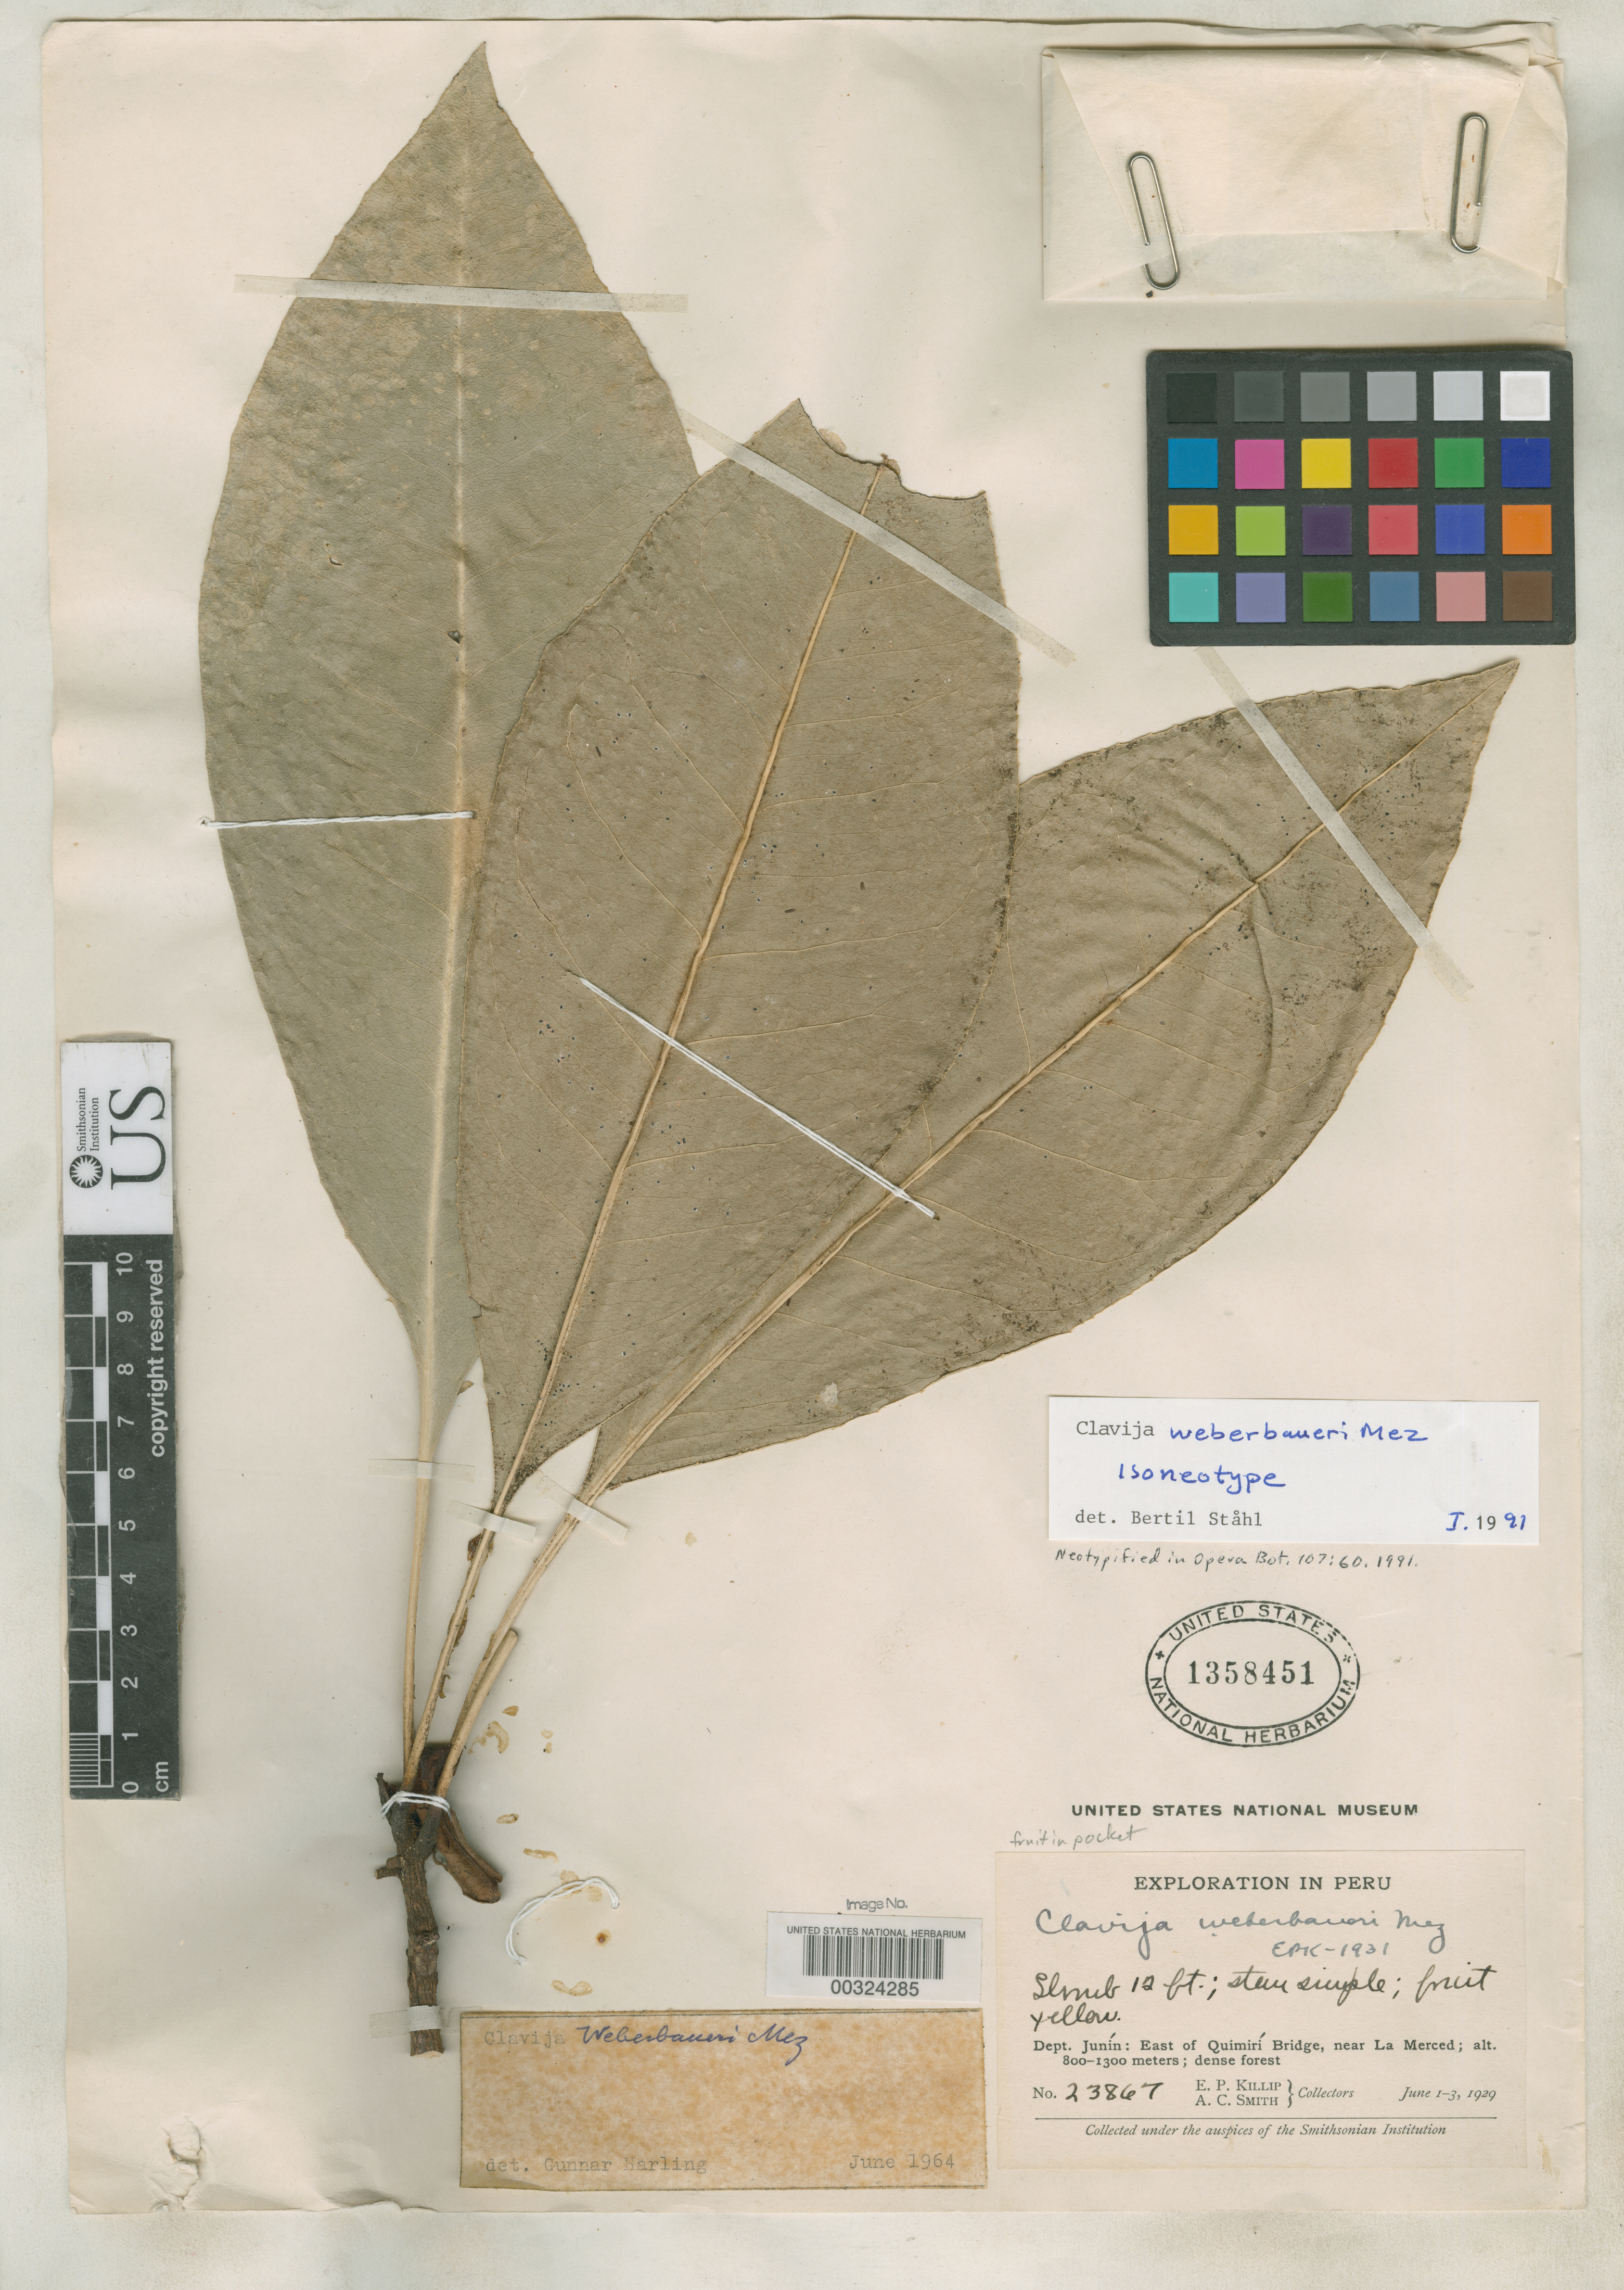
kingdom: Plantae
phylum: Tracheophyta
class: Magnoliopsida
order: Ericales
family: Primulaceae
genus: Clavija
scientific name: Clavija weberbaueri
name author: Mez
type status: Isoneotype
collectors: E. P. Killip & A. C. Smith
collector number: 23867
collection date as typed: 01 Jun 1929 to 03 Jun 1929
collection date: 1929-06-01/1929-06-03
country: Peru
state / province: Junín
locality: East of Quimiri Bridge, near La Merced.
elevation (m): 800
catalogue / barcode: US 1358451